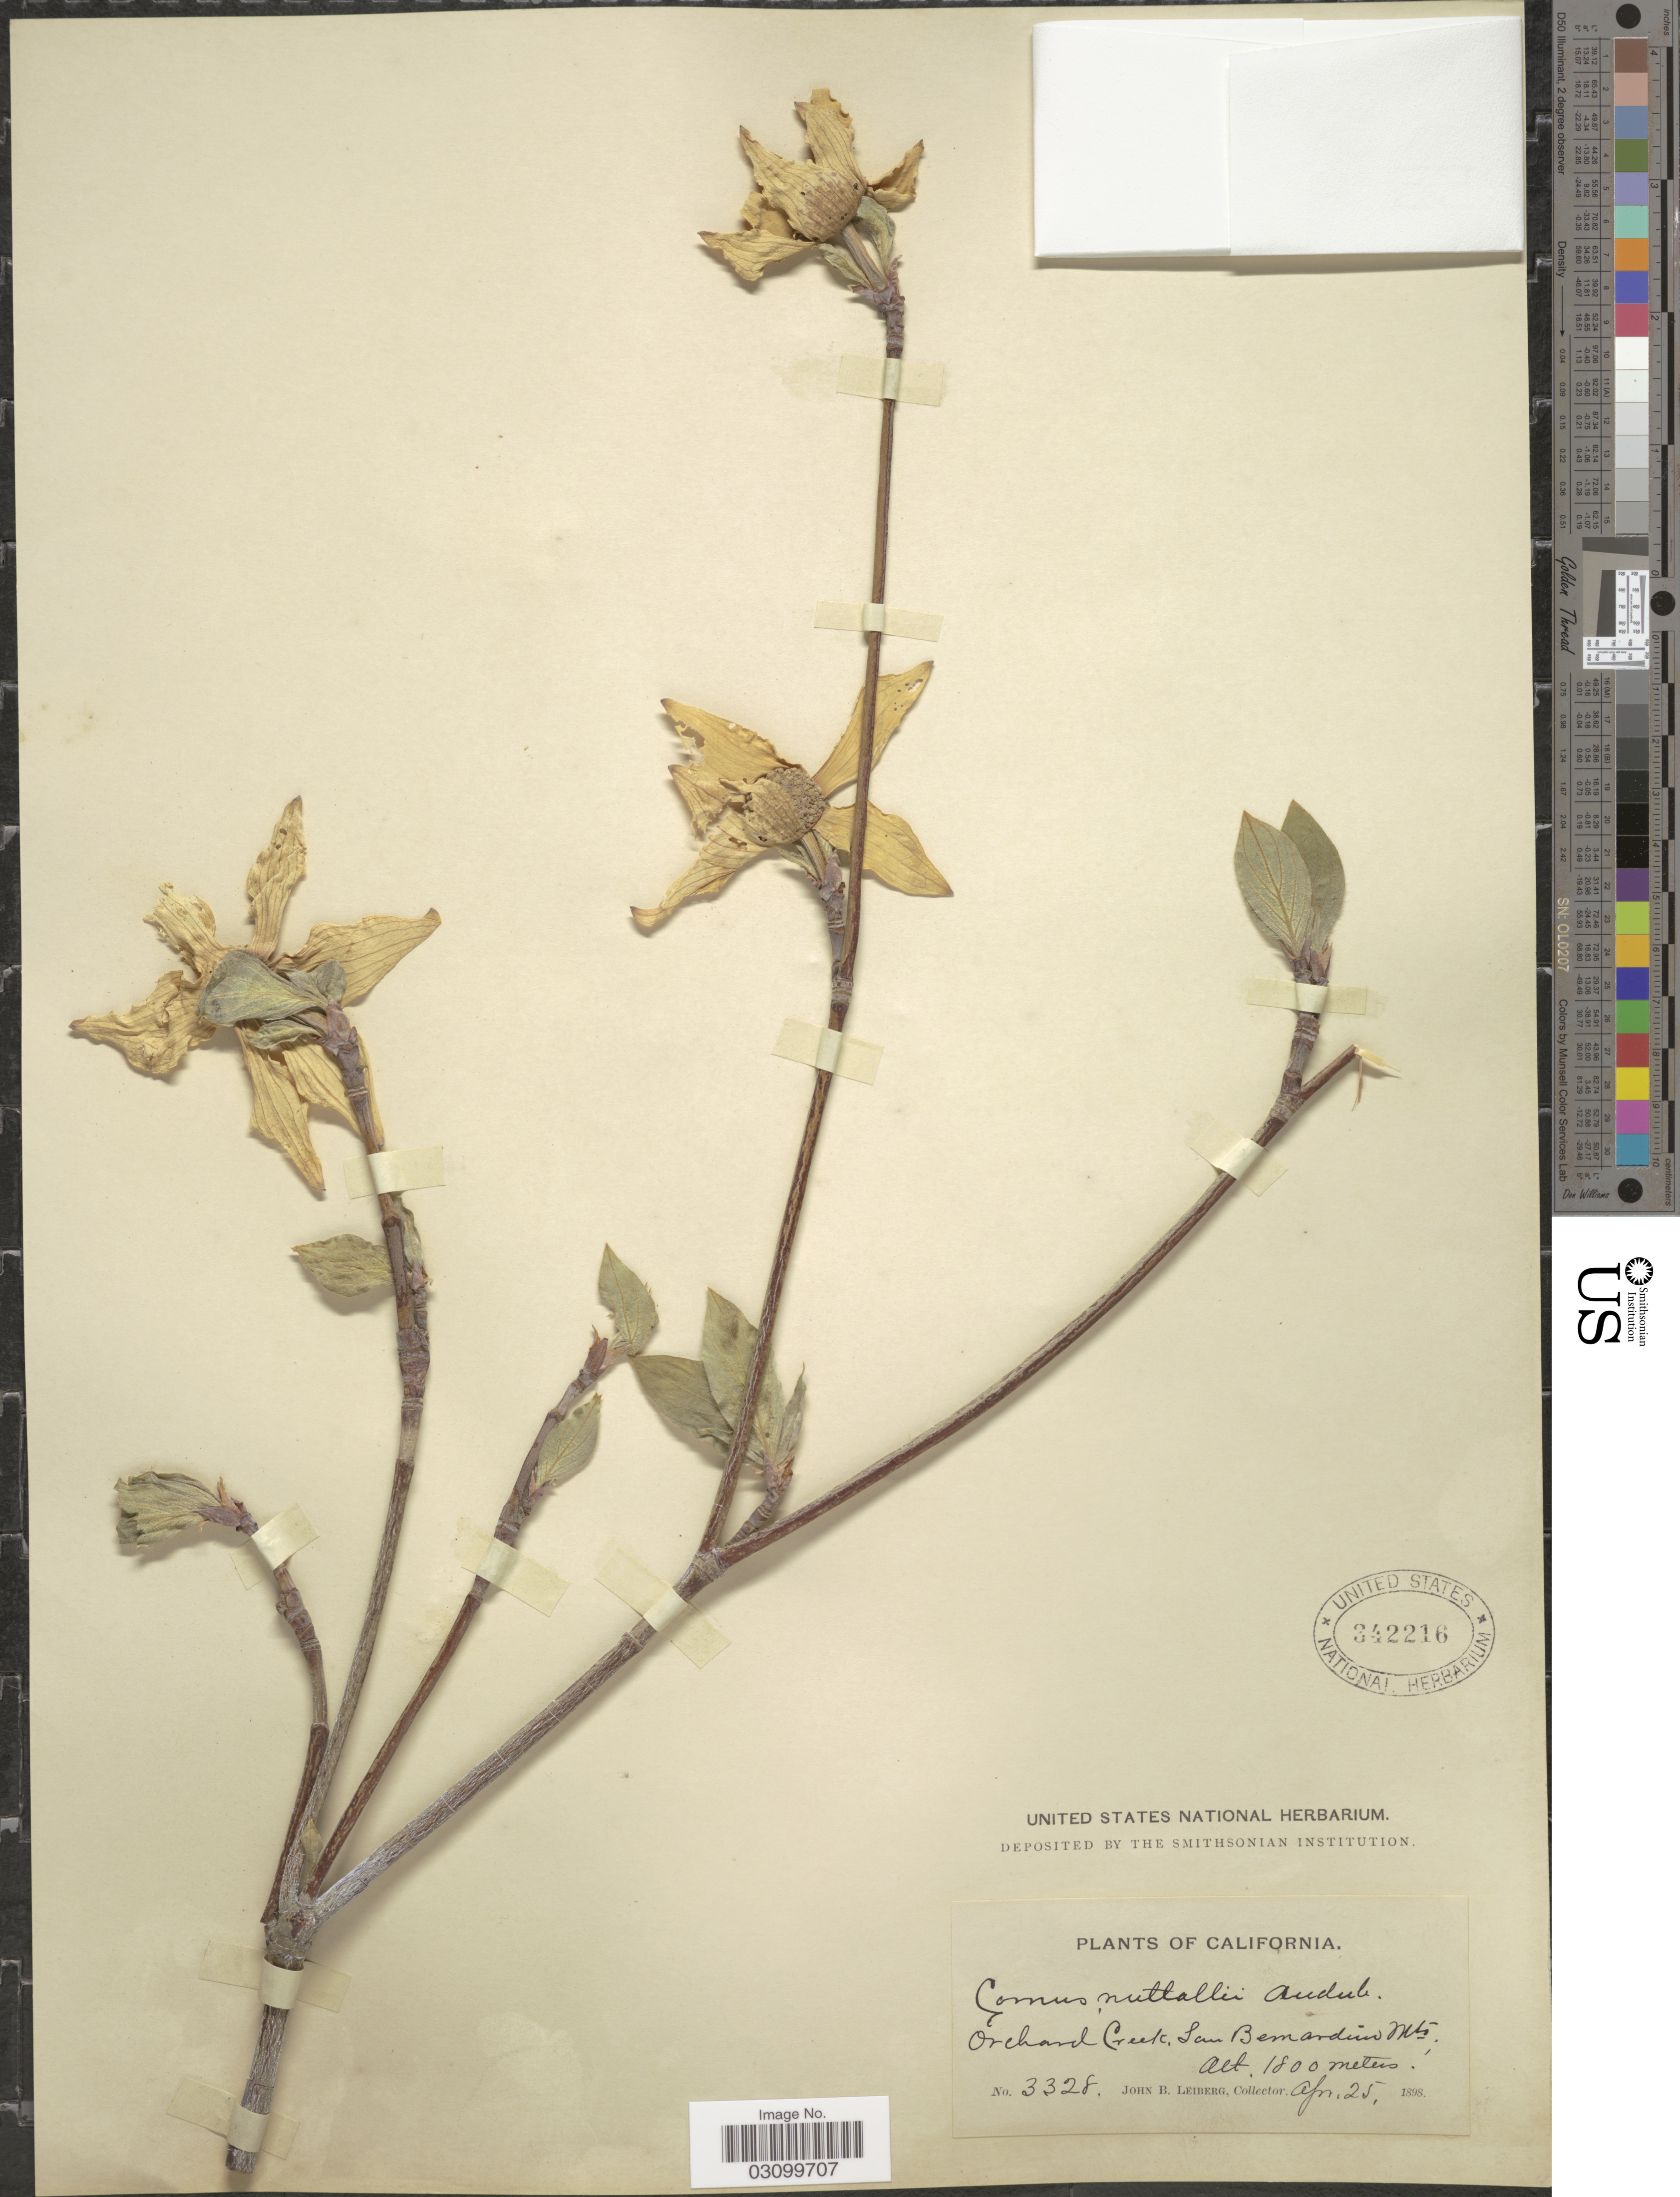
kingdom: Plantae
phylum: Tracheophyta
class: Magnoliopsida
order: Cornales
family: Cornaceae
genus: Cornus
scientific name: Cornus nuttallii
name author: Audubon ex Torr. & A. Gray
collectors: J. B. Leiberg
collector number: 3328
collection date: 1898-04-25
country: United States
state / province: California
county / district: San Bernardino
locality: Orchard Creek, San Bernardino Mts.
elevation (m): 1800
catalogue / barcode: US 342216